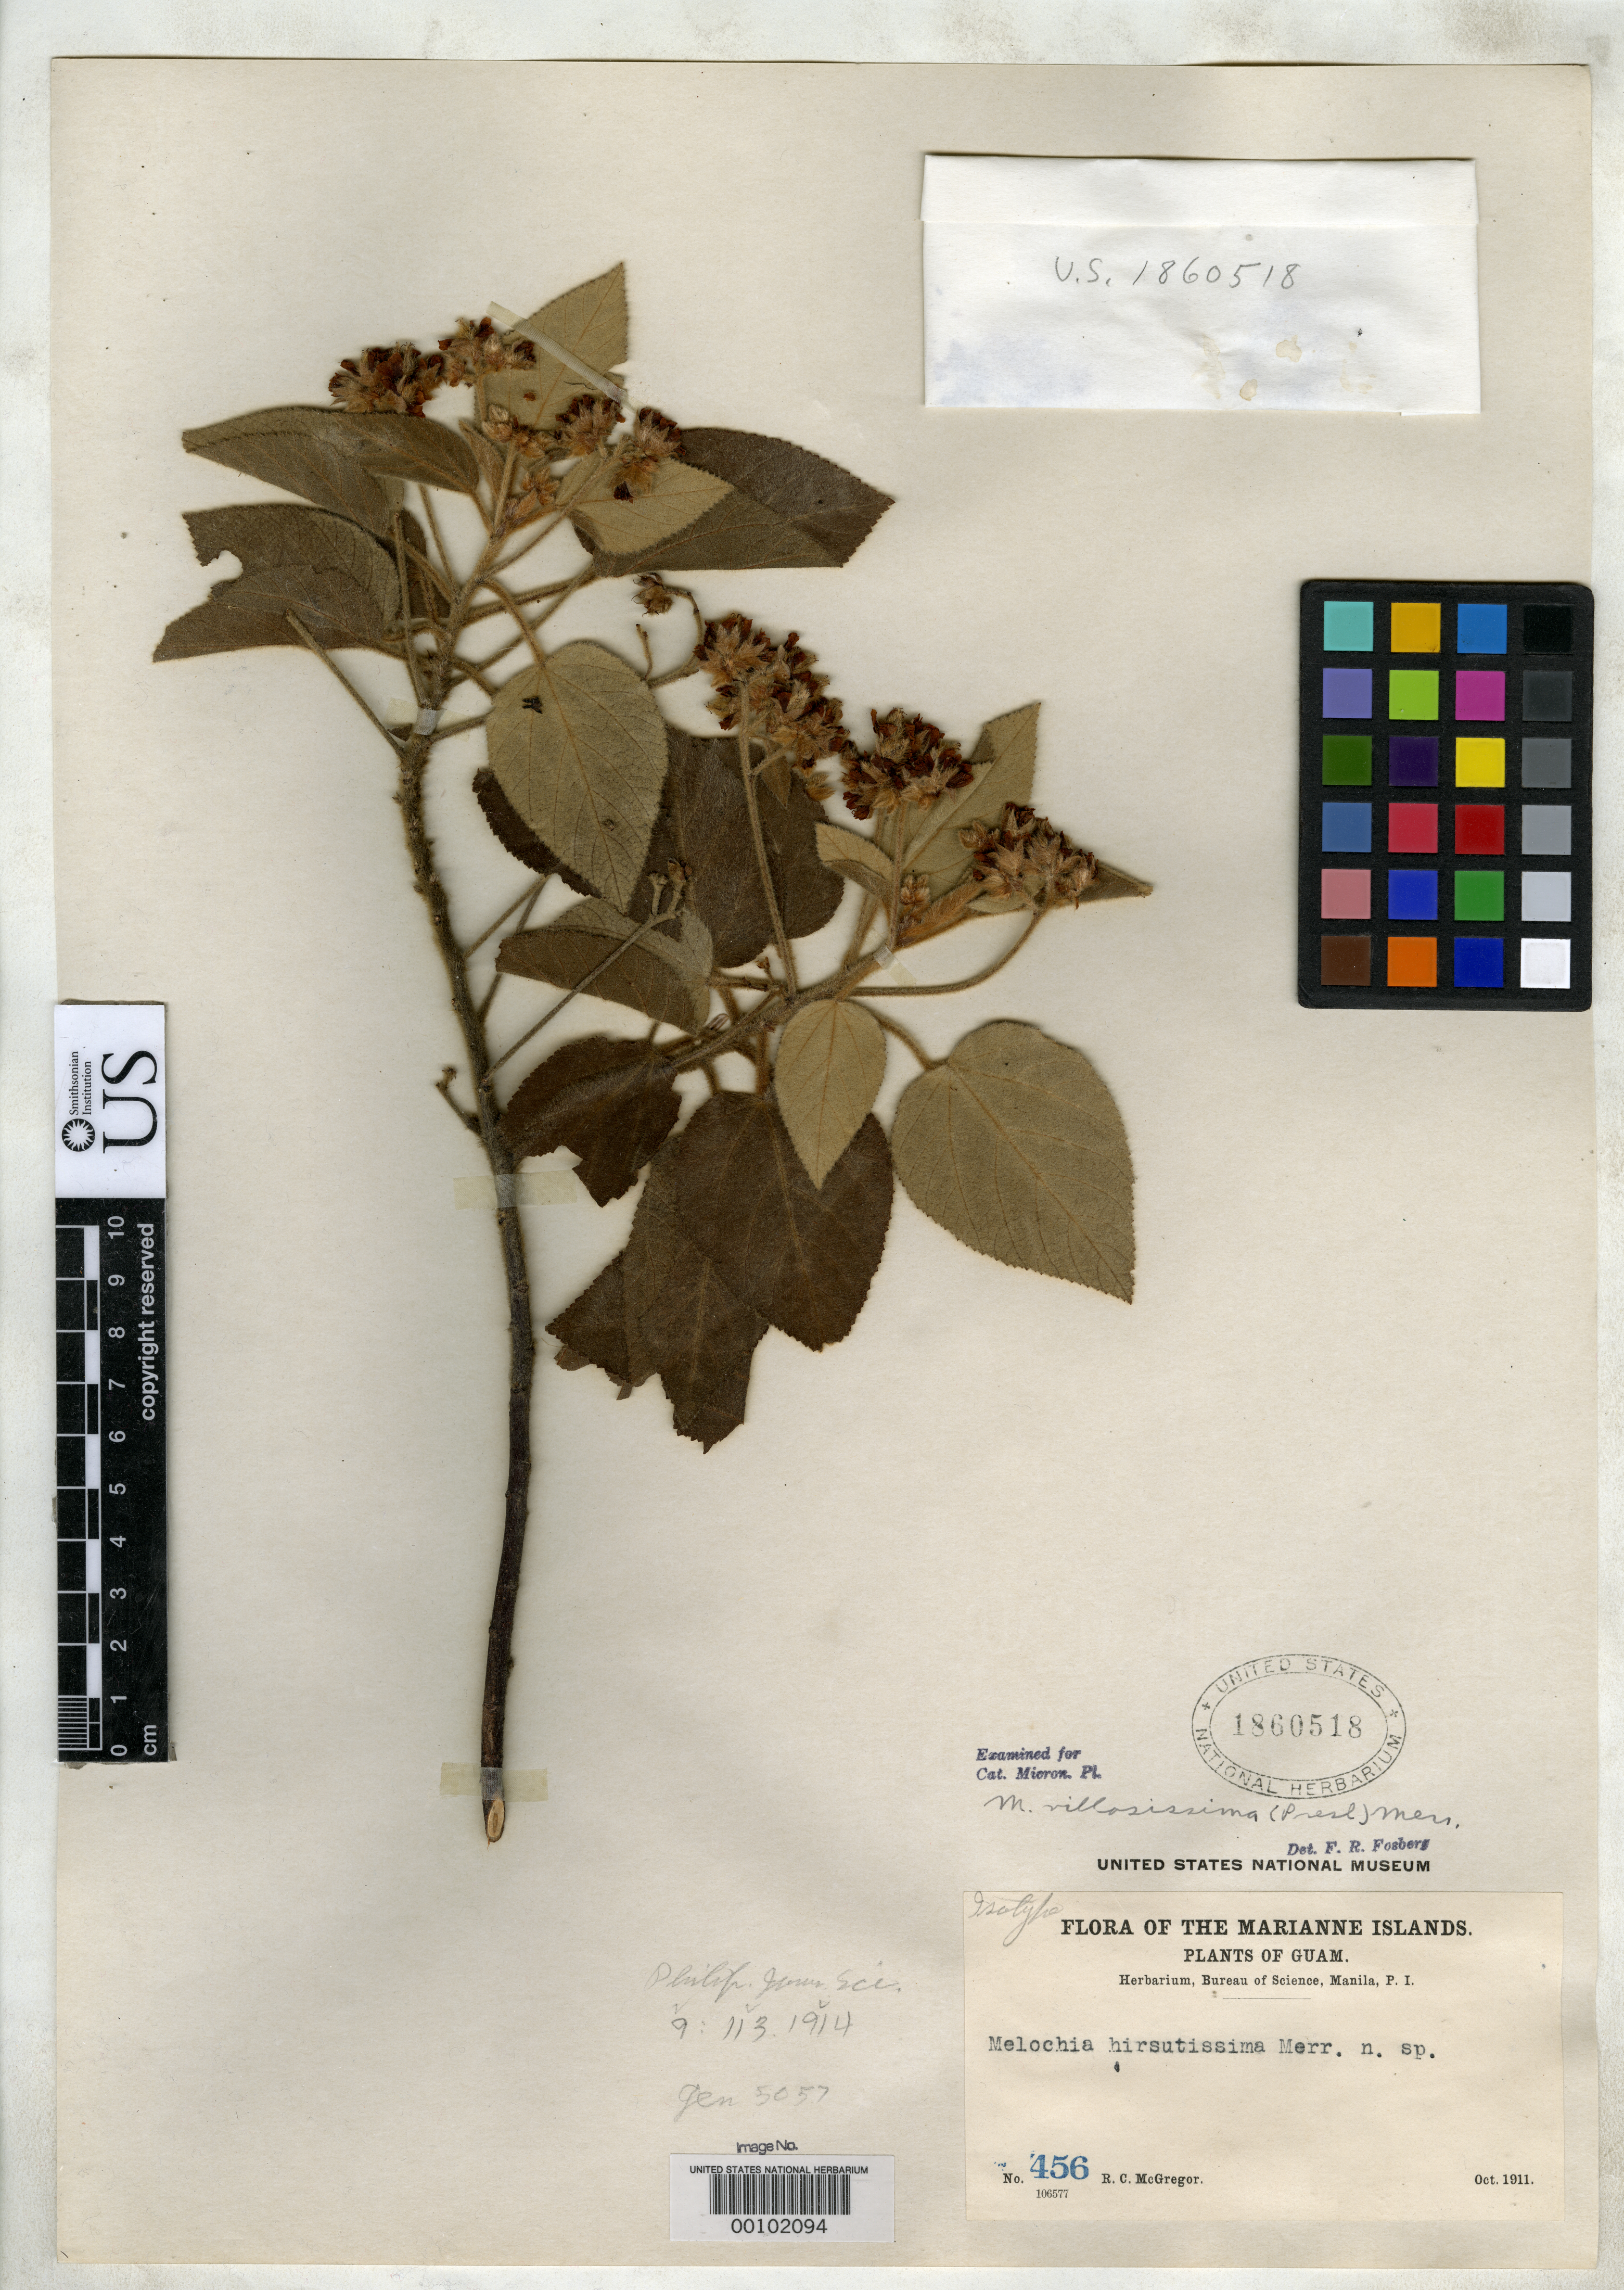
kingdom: Plantae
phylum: Tracheophyta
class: Magnoliopsida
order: Malvales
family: Malvaceae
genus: Melochia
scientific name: Melochia hirsutissima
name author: Merr.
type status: Isotype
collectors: R. C. McGregor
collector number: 456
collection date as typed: Oct 1911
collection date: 1911-10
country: Guam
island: Guam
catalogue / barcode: US 1860518